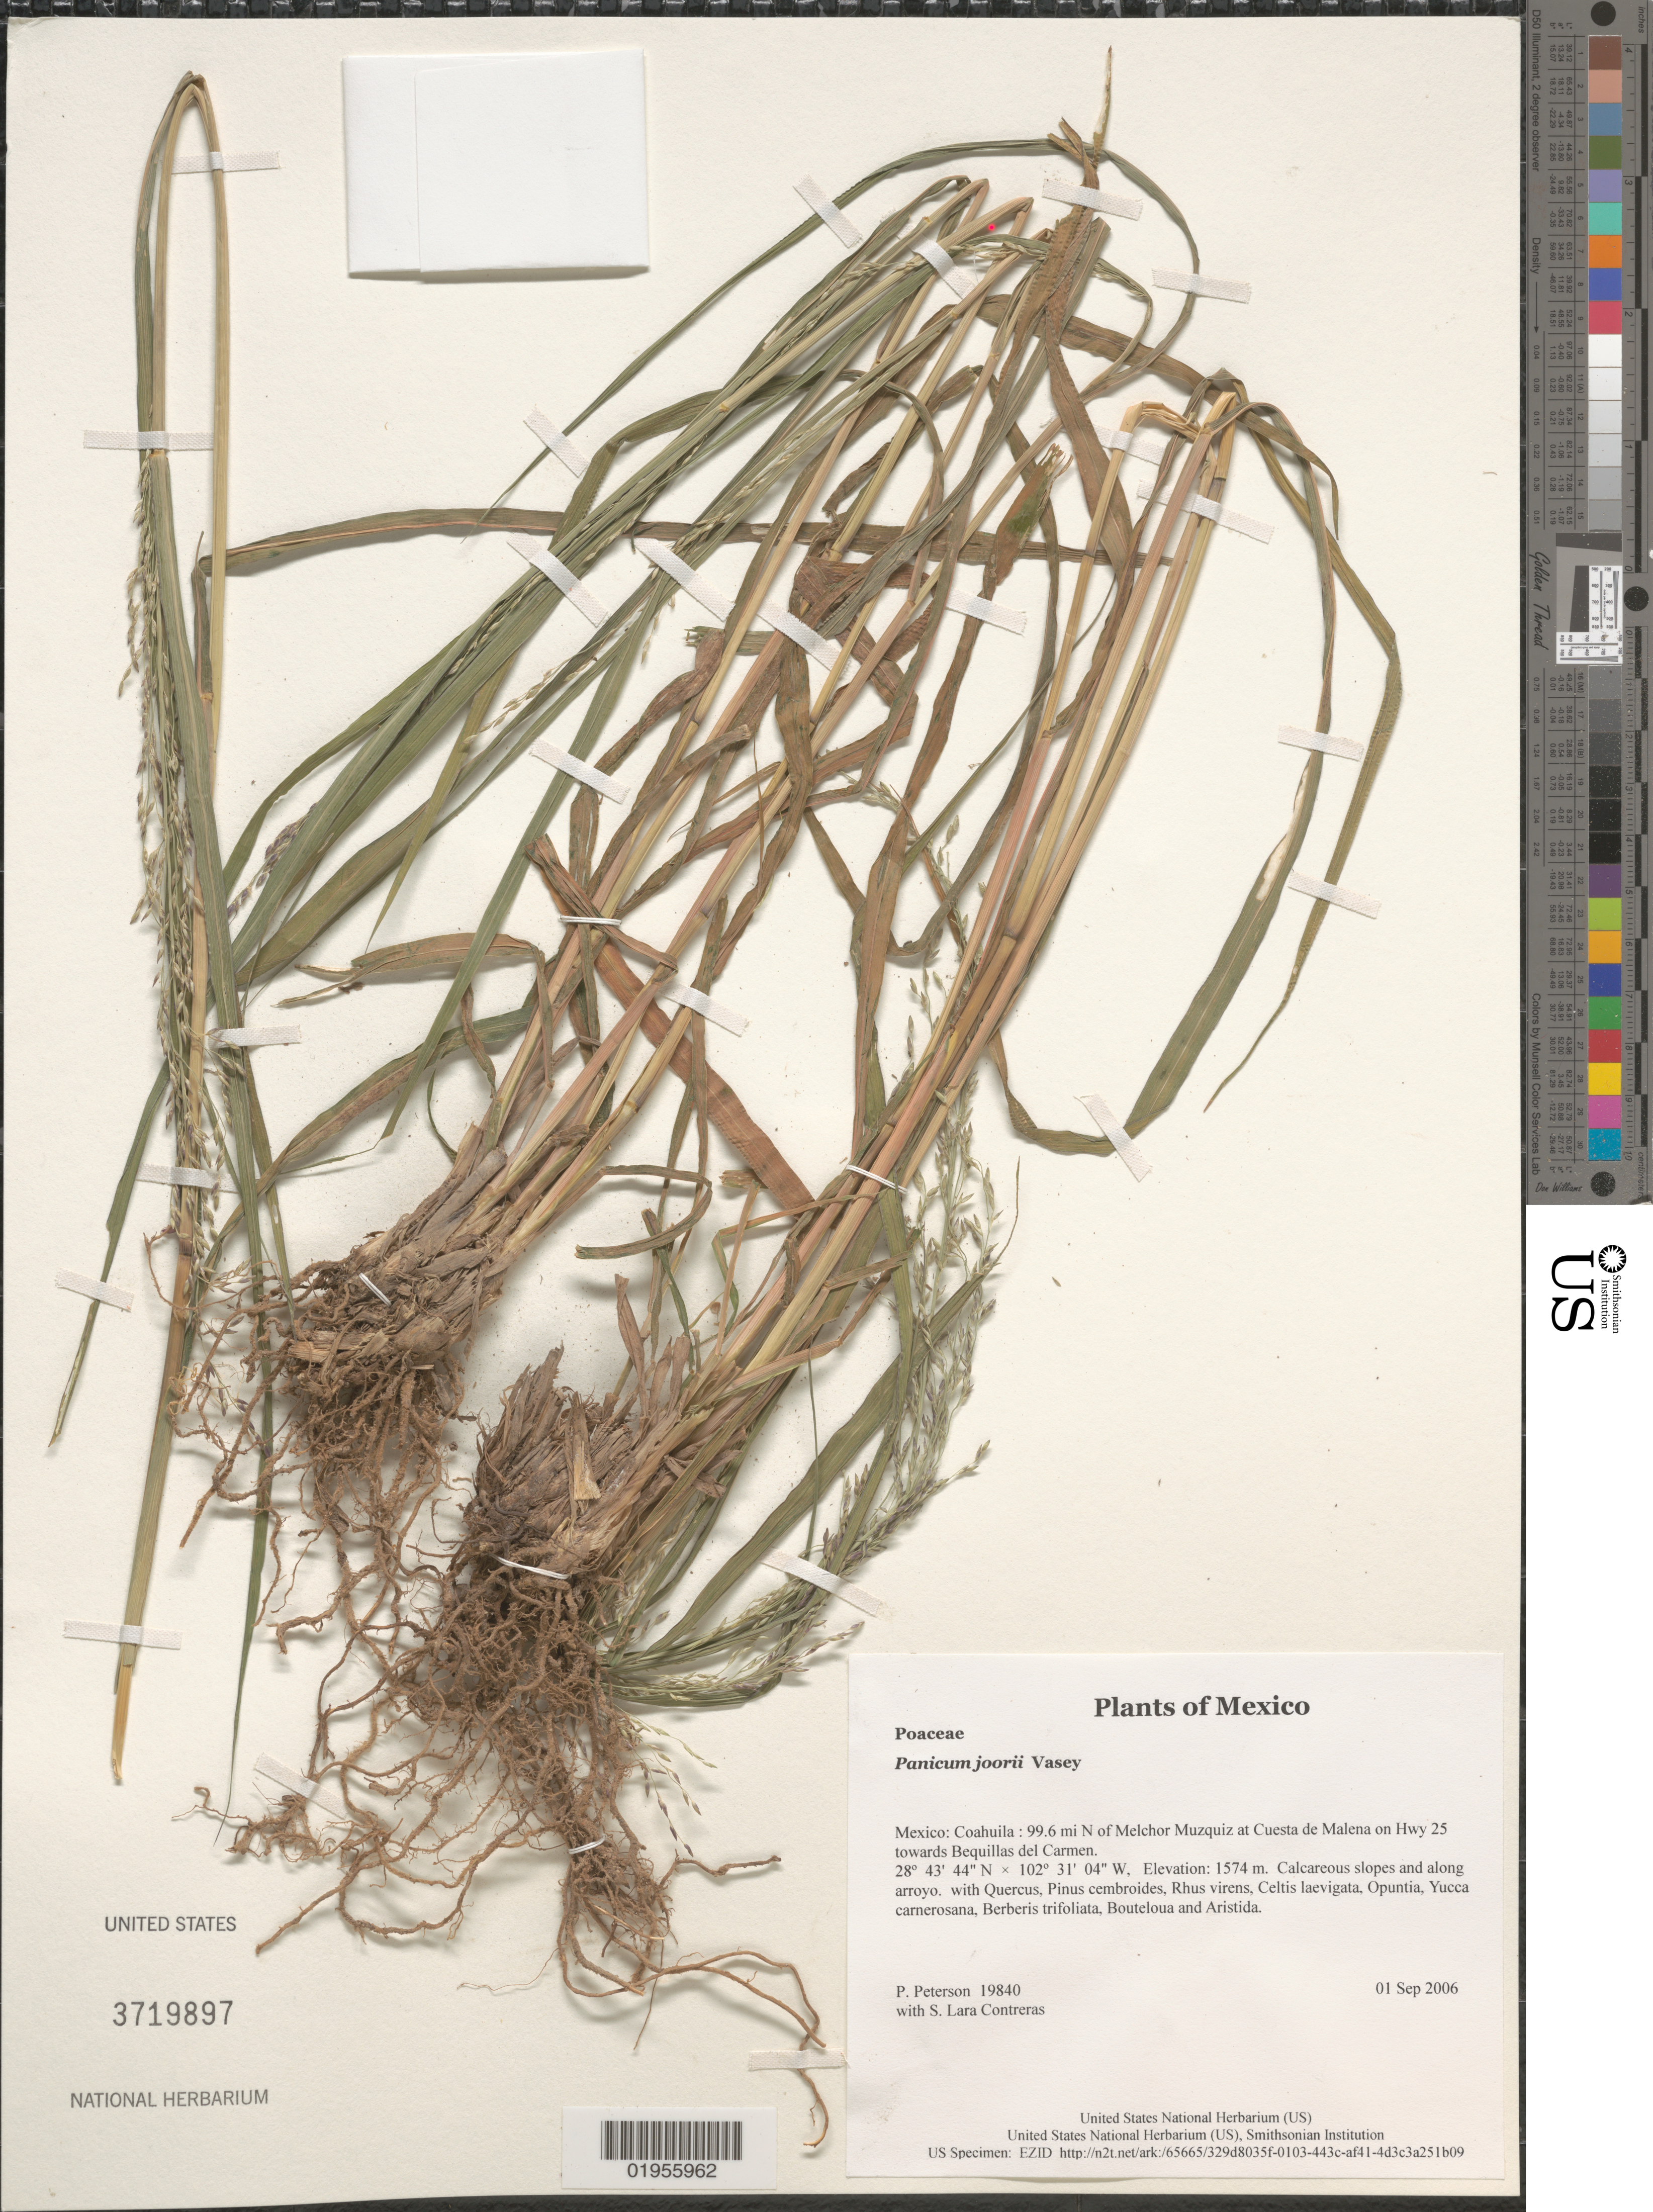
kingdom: Plantae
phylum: Tracheophyta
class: Liliopsida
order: Poales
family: Poaceae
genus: Panicum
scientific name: Panicum joorii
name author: Vasey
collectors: P. M. Peterson & S. Lara Contreras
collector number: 19840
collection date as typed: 01 Sep 2006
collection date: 2006-09-01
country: Mexico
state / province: Coahuila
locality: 99.6 mi N of Melchor Muzquiz at Cuesta de Malena on Hwy 25 towards Bequillas del Carmen.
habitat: Calcareous slopes and along arroyo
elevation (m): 1574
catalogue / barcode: US 3719897